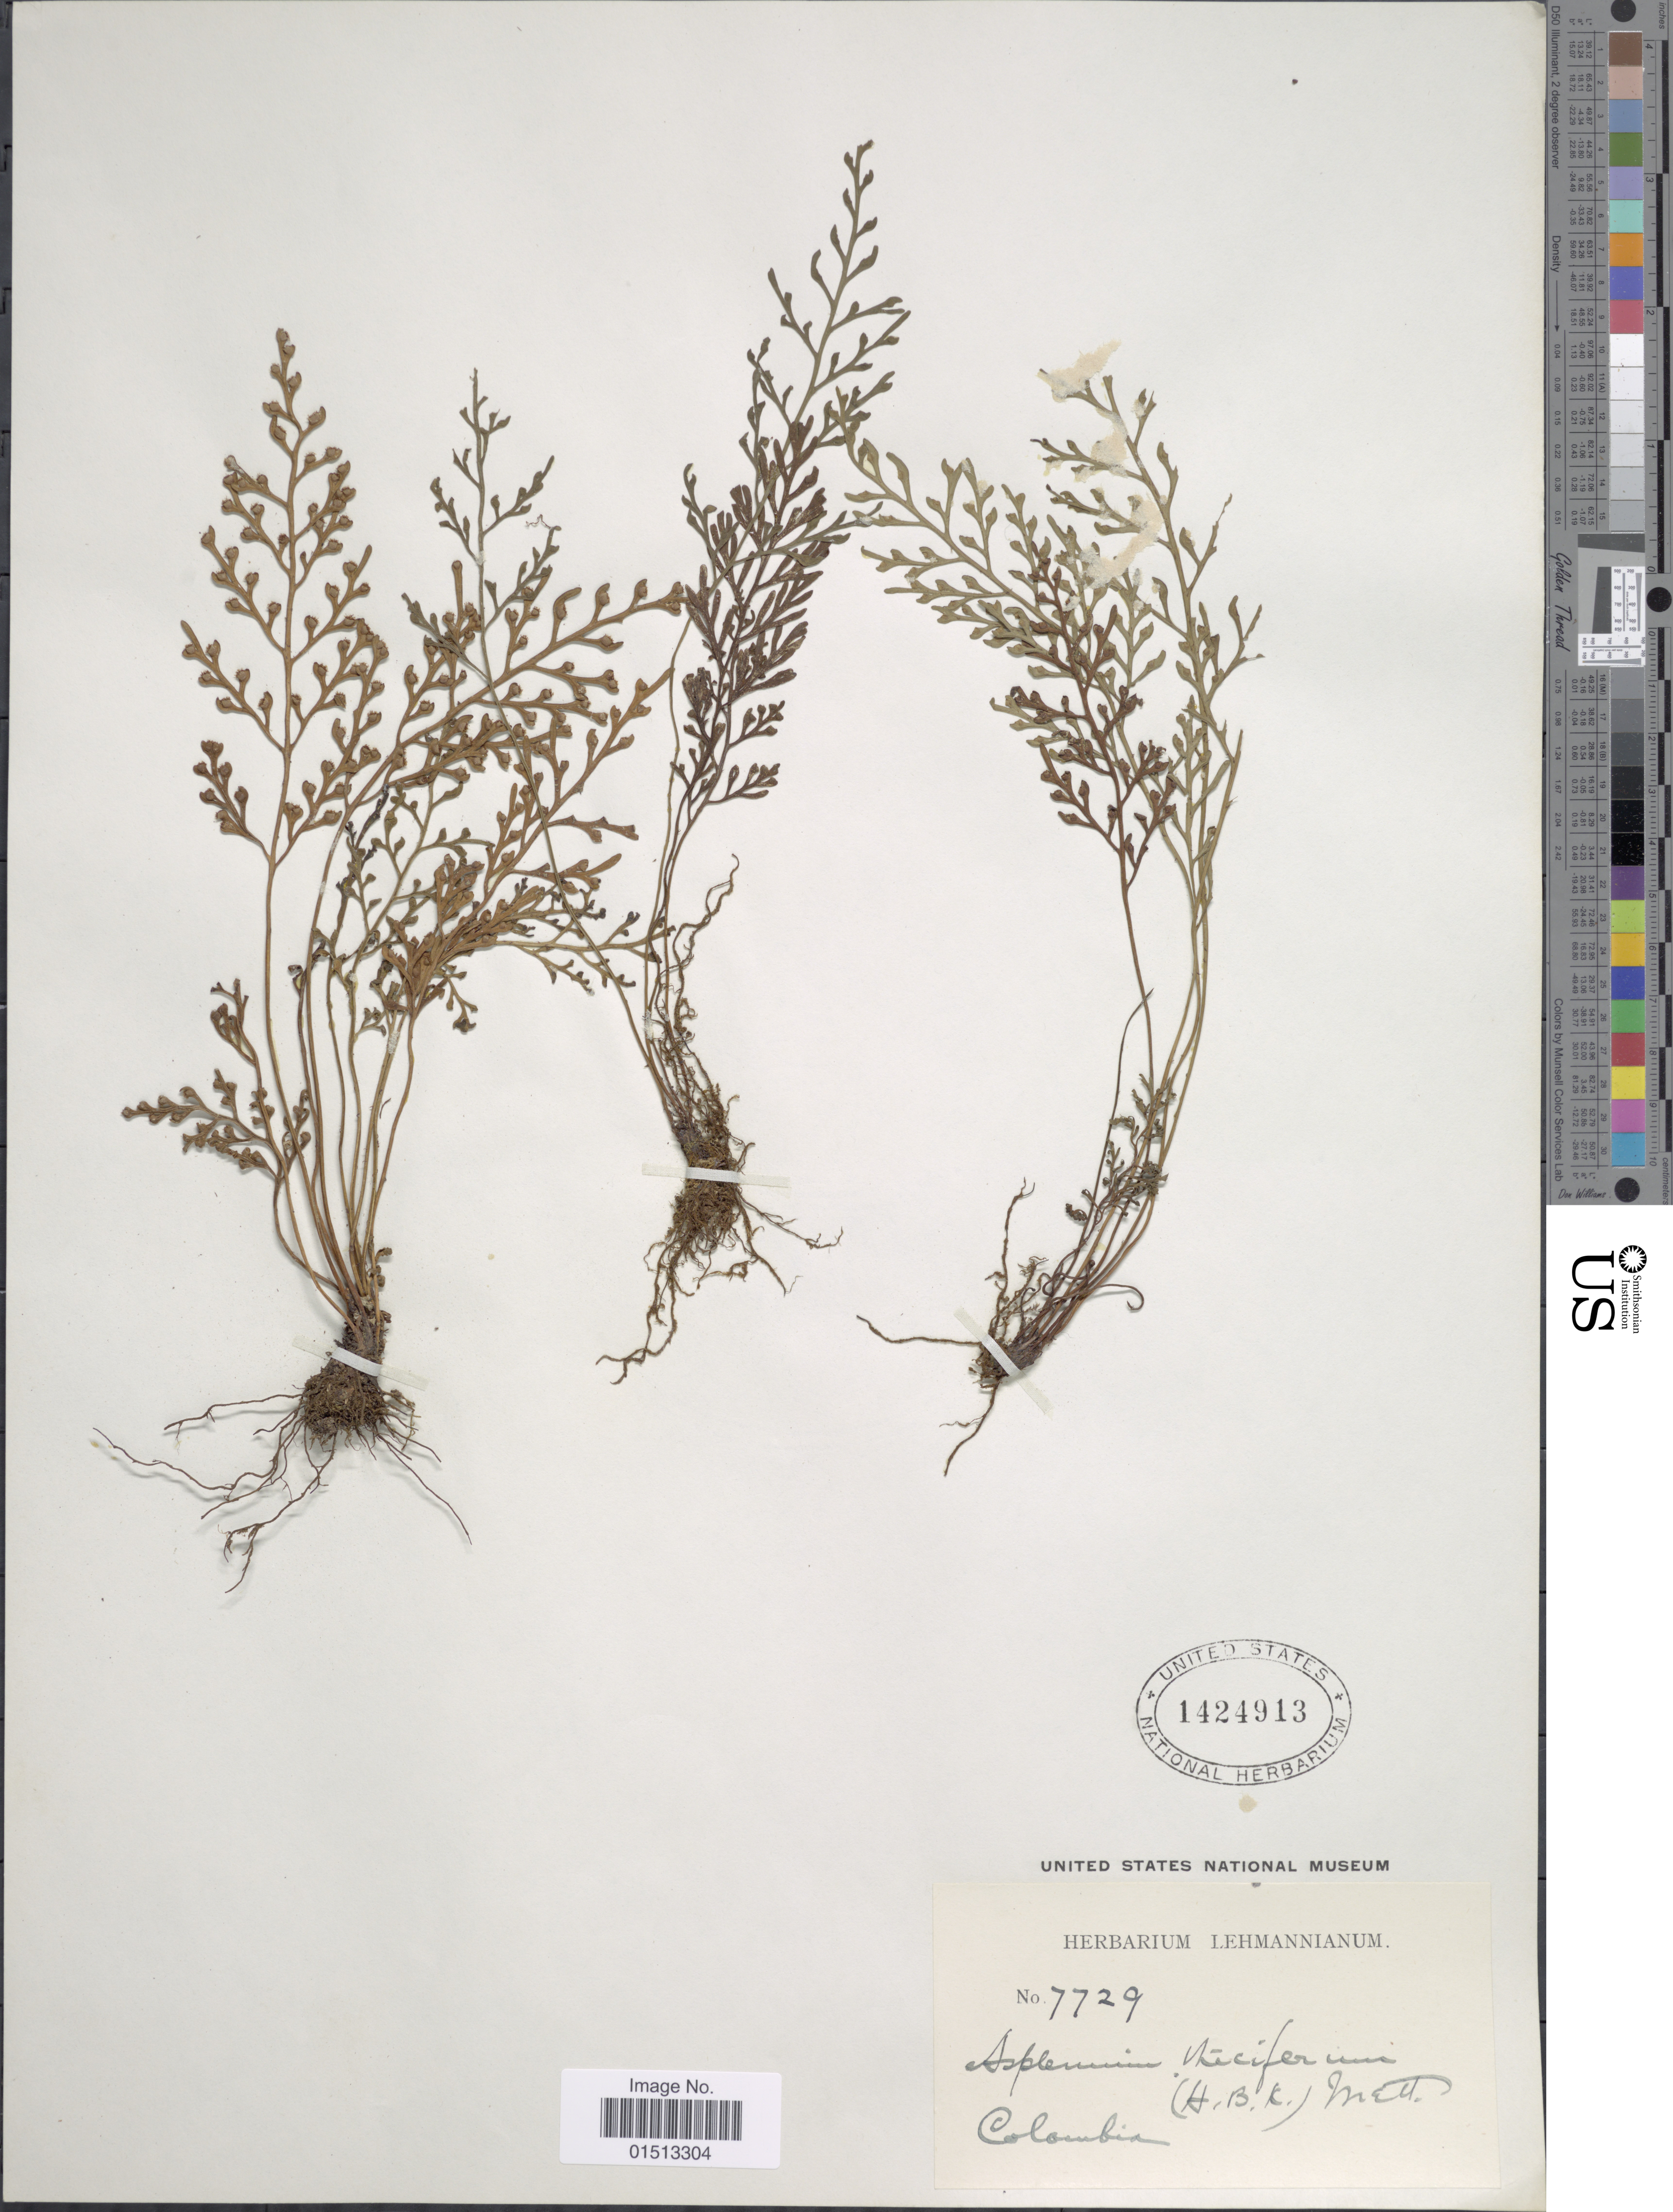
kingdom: Plantae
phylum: Tracheophyta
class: Polypodiopsida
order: Polypodiales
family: Aspleniaceae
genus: Asplenium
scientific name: Asplenium theciferum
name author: (Kunth) Mett.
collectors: ex herb. Lehmannianum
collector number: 7729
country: Colombia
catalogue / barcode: US 1424913